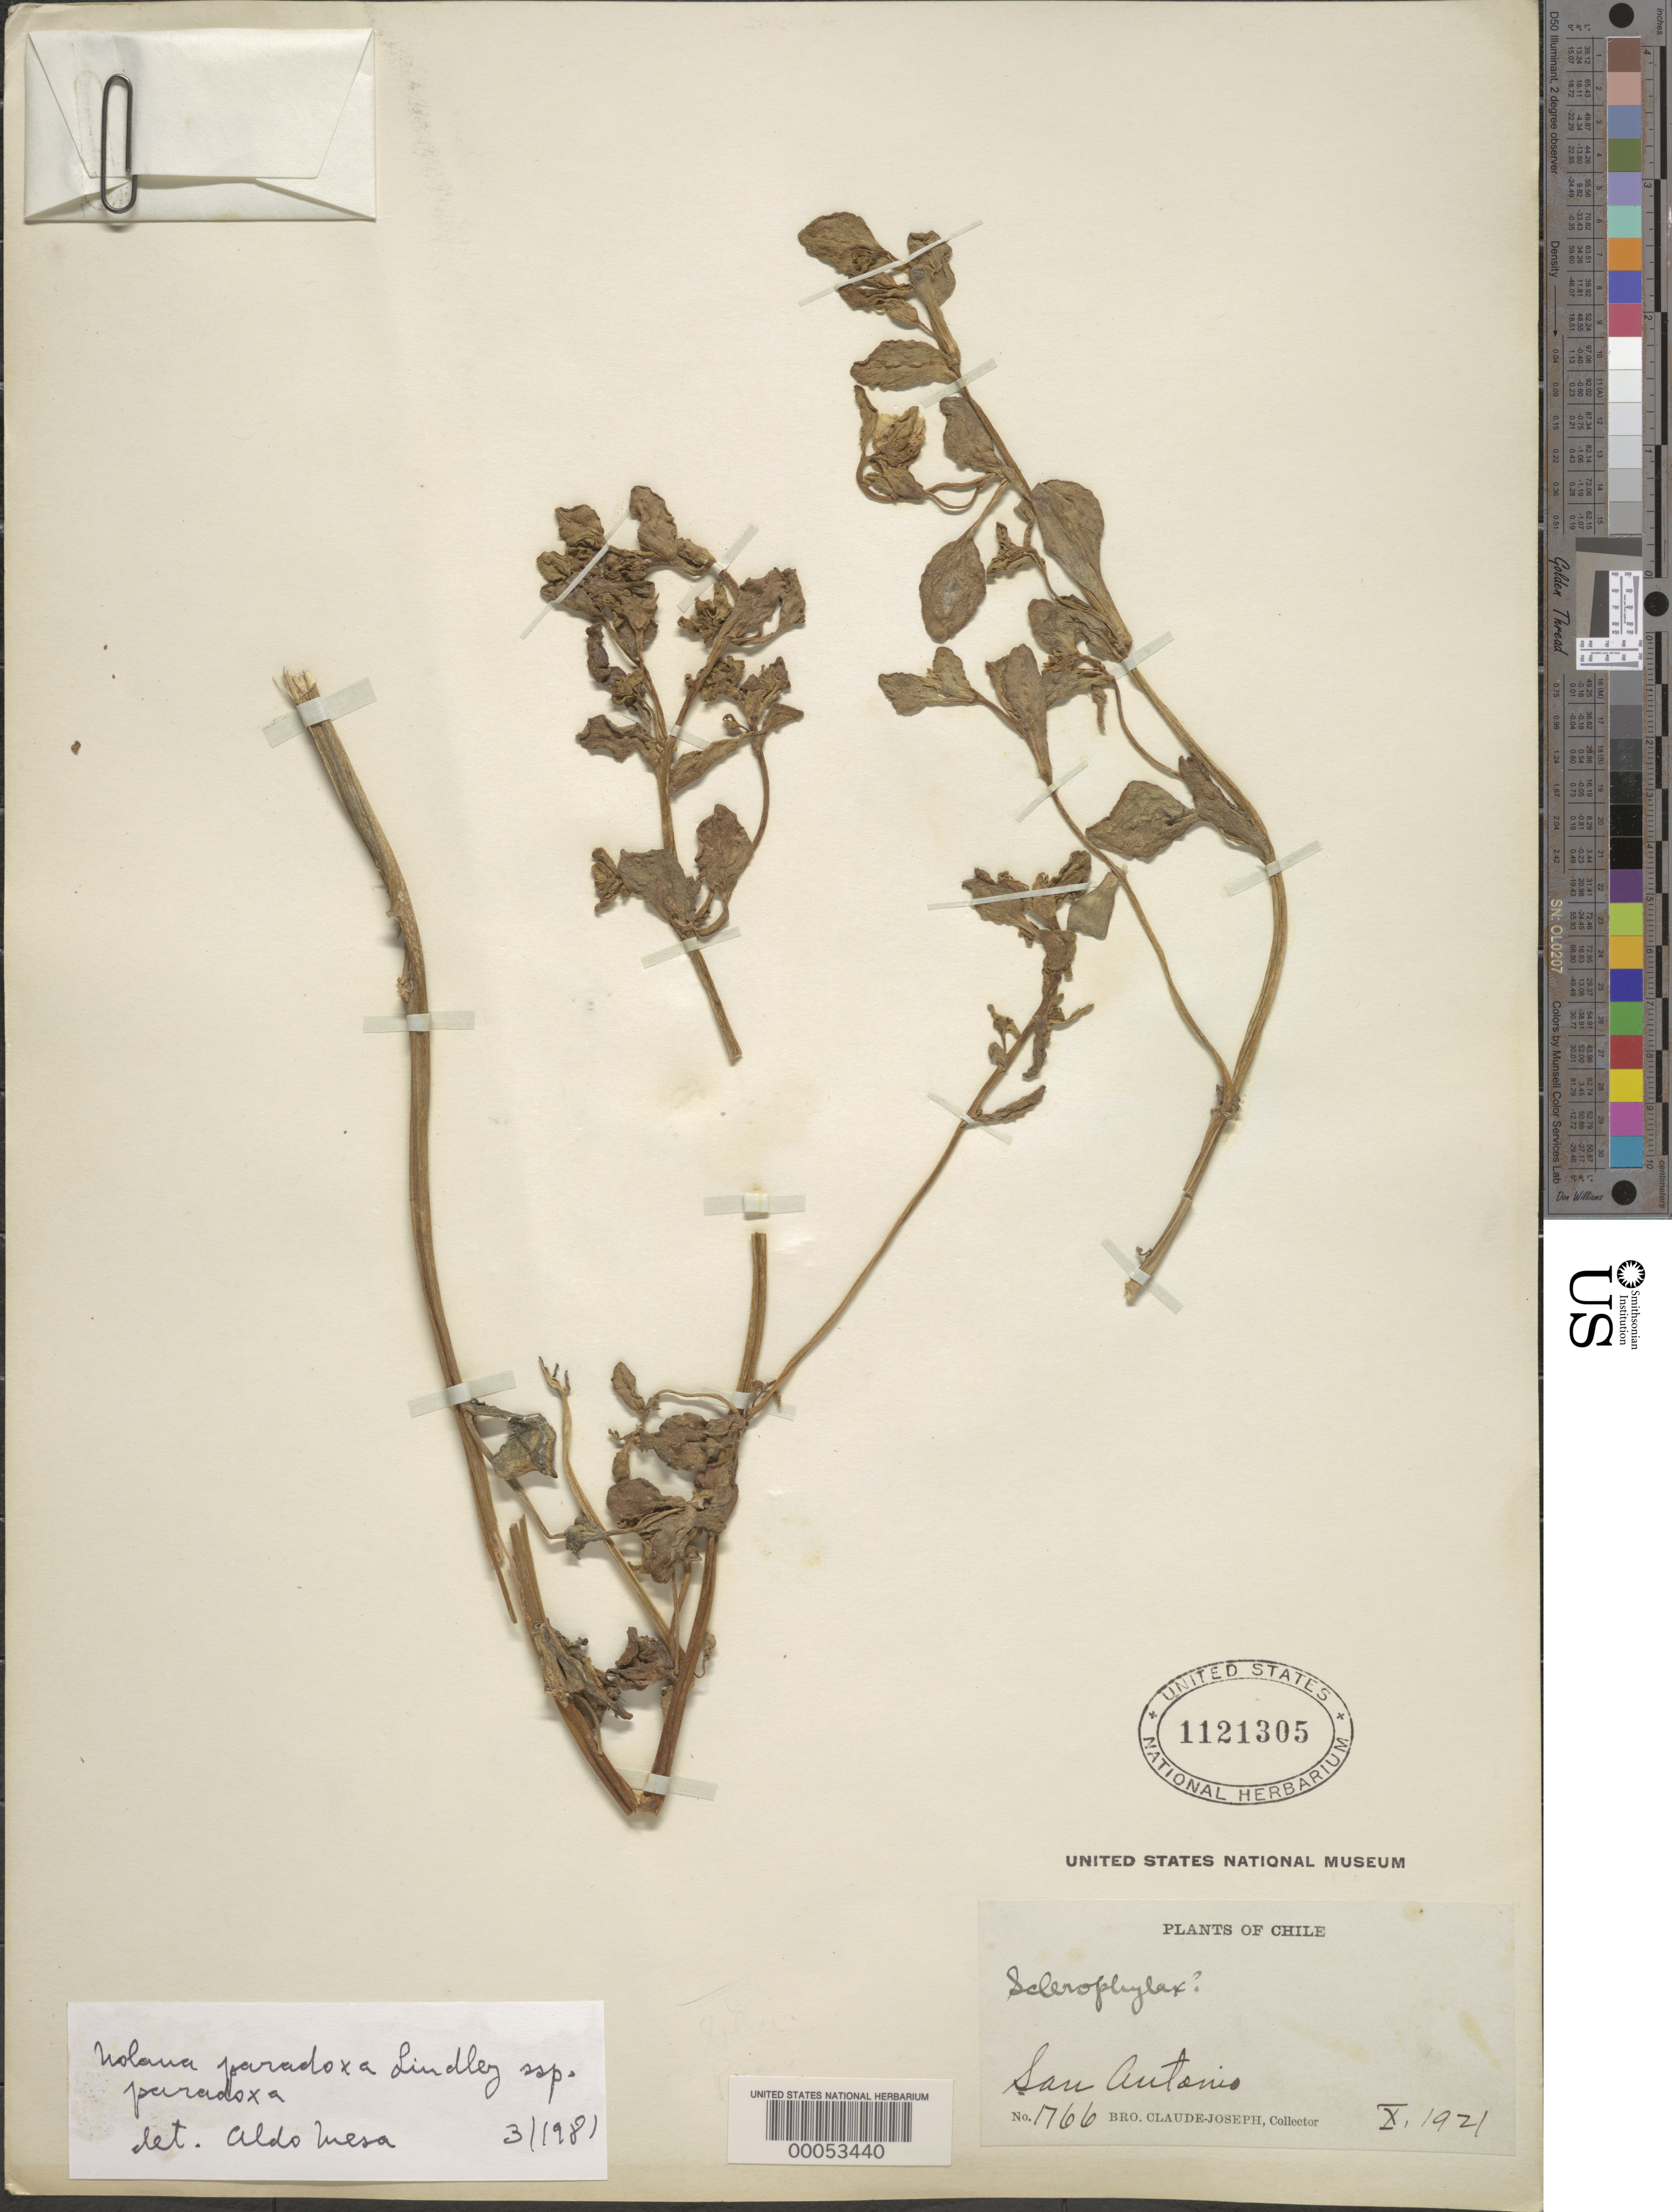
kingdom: Plantae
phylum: Tracheophyta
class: Magnoliopsida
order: Solanales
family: Solanaceae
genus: Nolana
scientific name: Nolana paradoxa subsp. paradoxa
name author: Lindl.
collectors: Bro. Claude-Joseph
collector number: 1766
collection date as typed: Oct 1921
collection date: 1921-10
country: Chile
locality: San antonio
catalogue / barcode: US 1121305